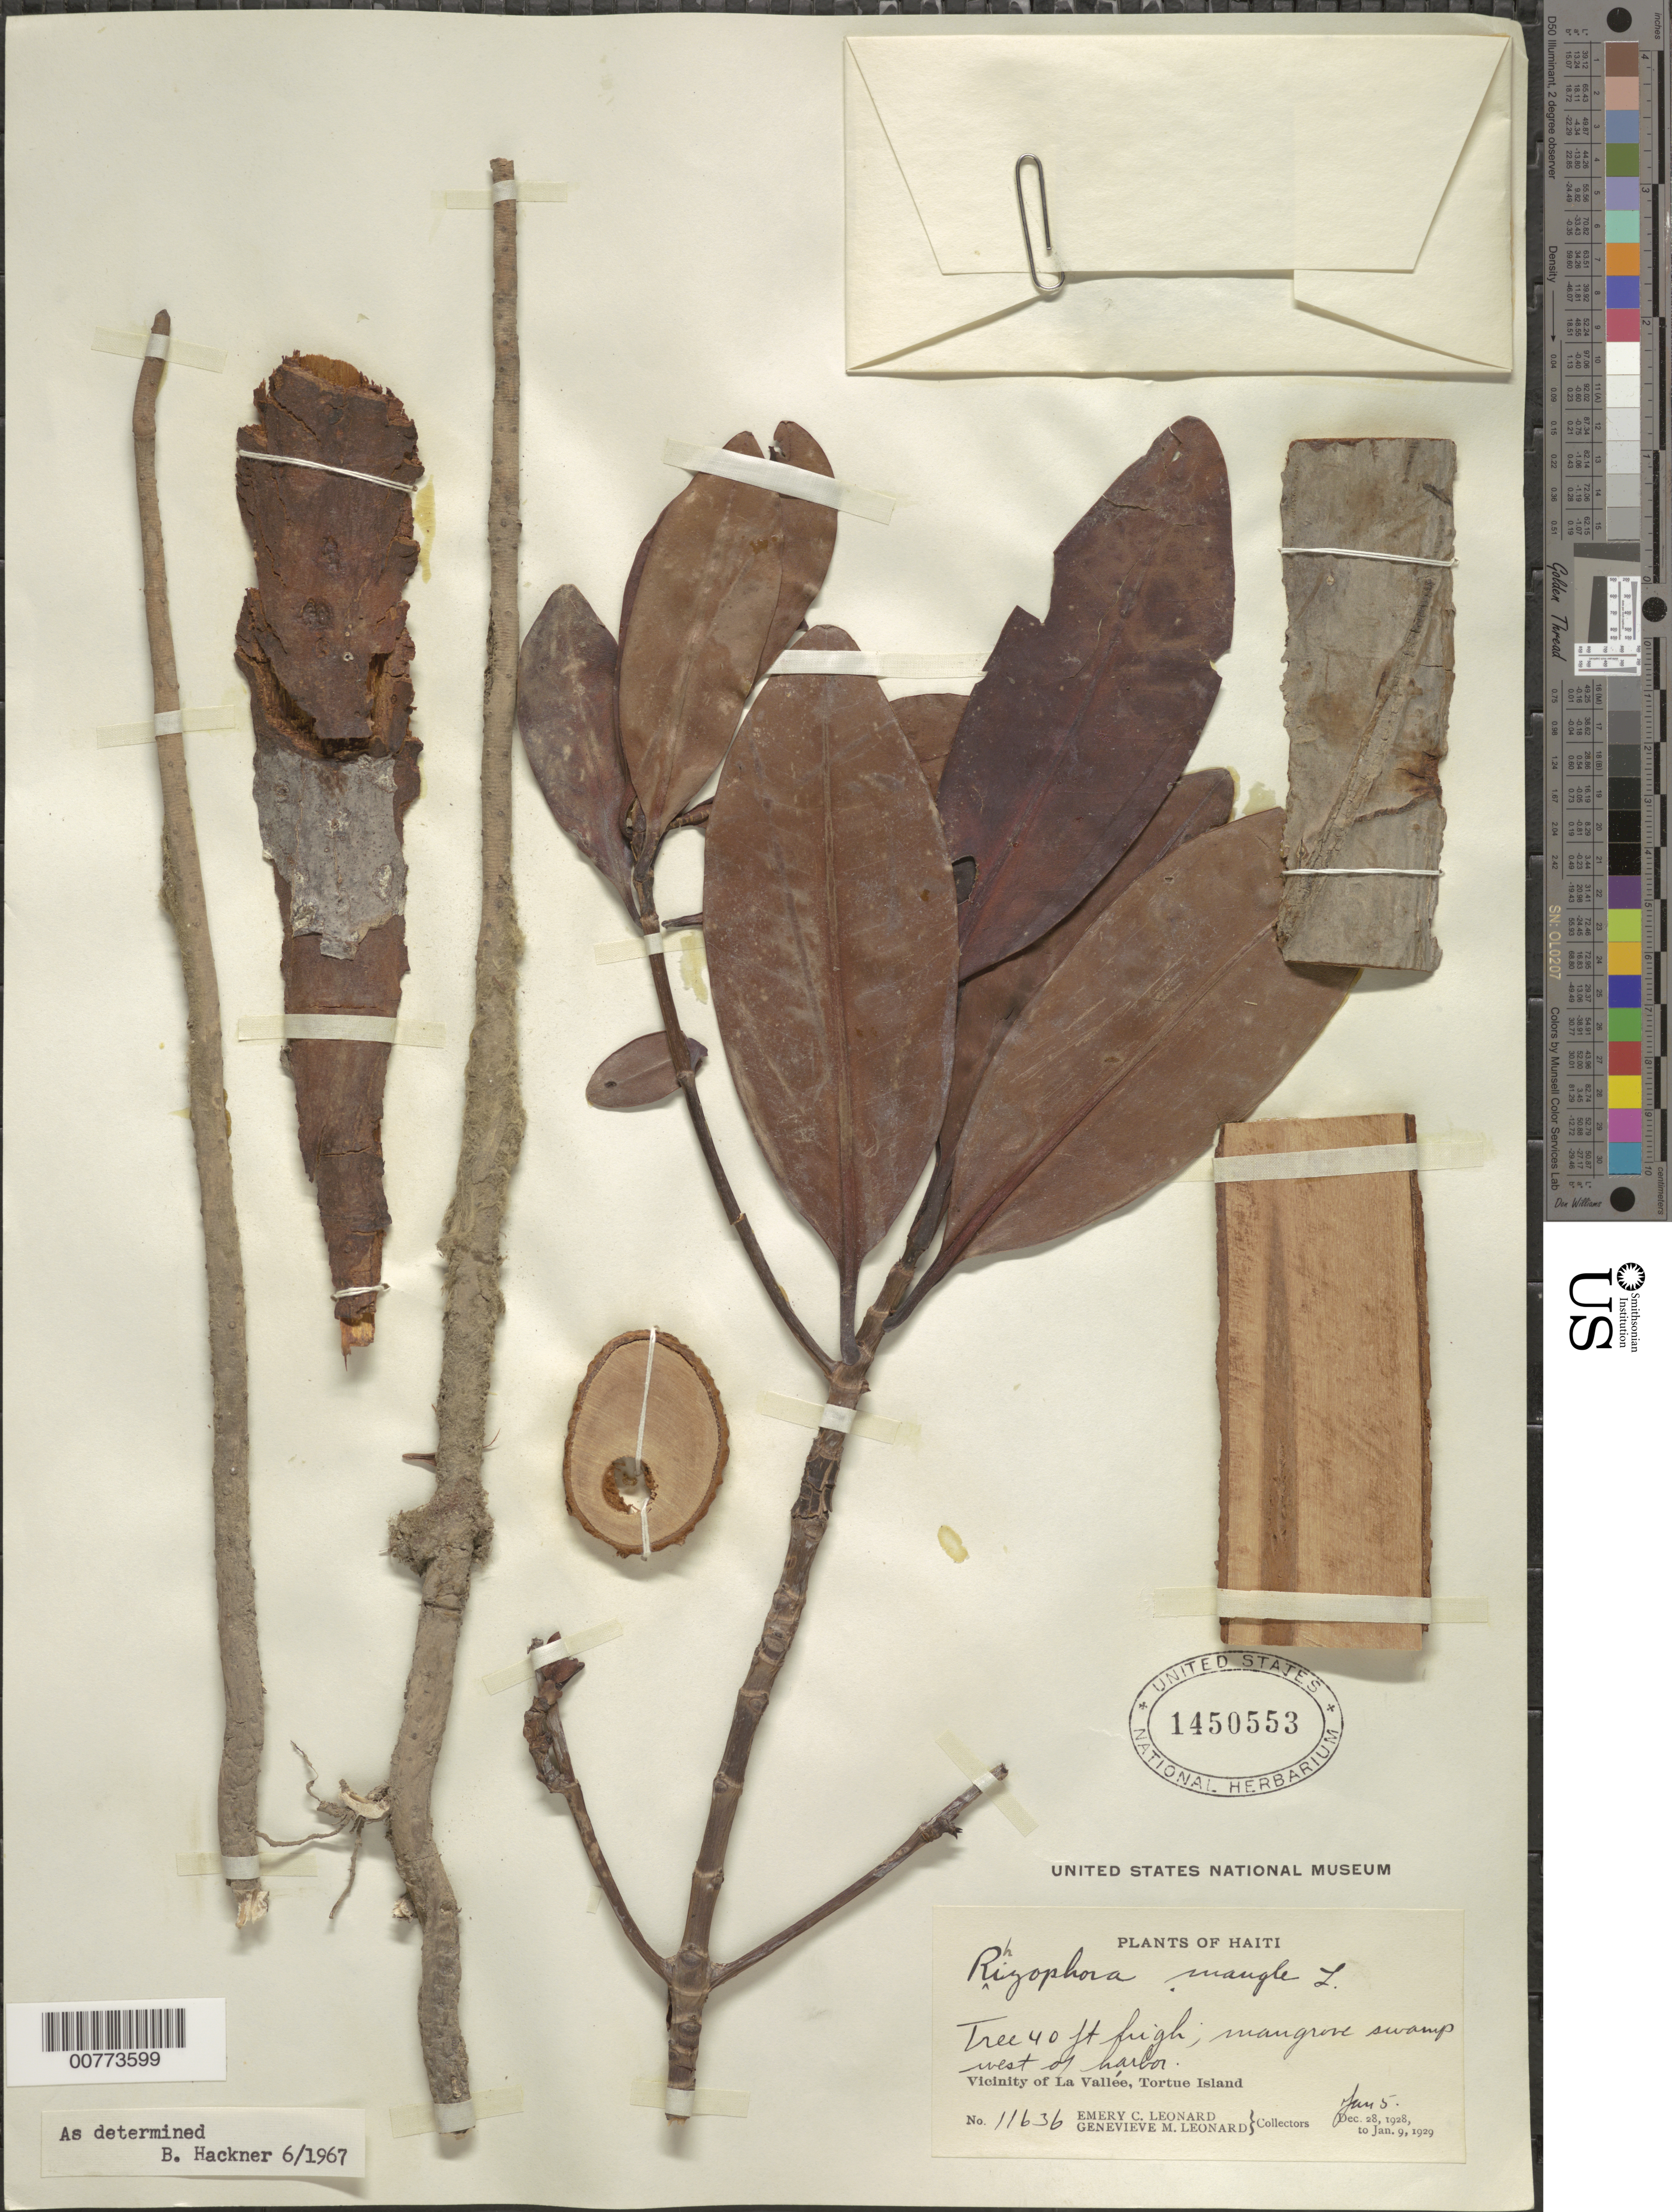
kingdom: Plantae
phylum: Tracheophyta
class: Magnoliopsida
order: Malpighiales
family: Rhizophoraceae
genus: Rhizophora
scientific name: Rhizophora mangle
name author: L.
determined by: Hackner, B.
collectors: E. C. Leonard & G. M. Leonard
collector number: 11636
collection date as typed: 05 Jan 1929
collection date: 1929-01-05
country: Haiti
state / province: Nord-Óuest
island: Île de la Tortue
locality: Tortue Island, vicinity of La Vallée, west of harbor.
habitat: Mangrove swamp.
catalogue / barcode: US 1450553